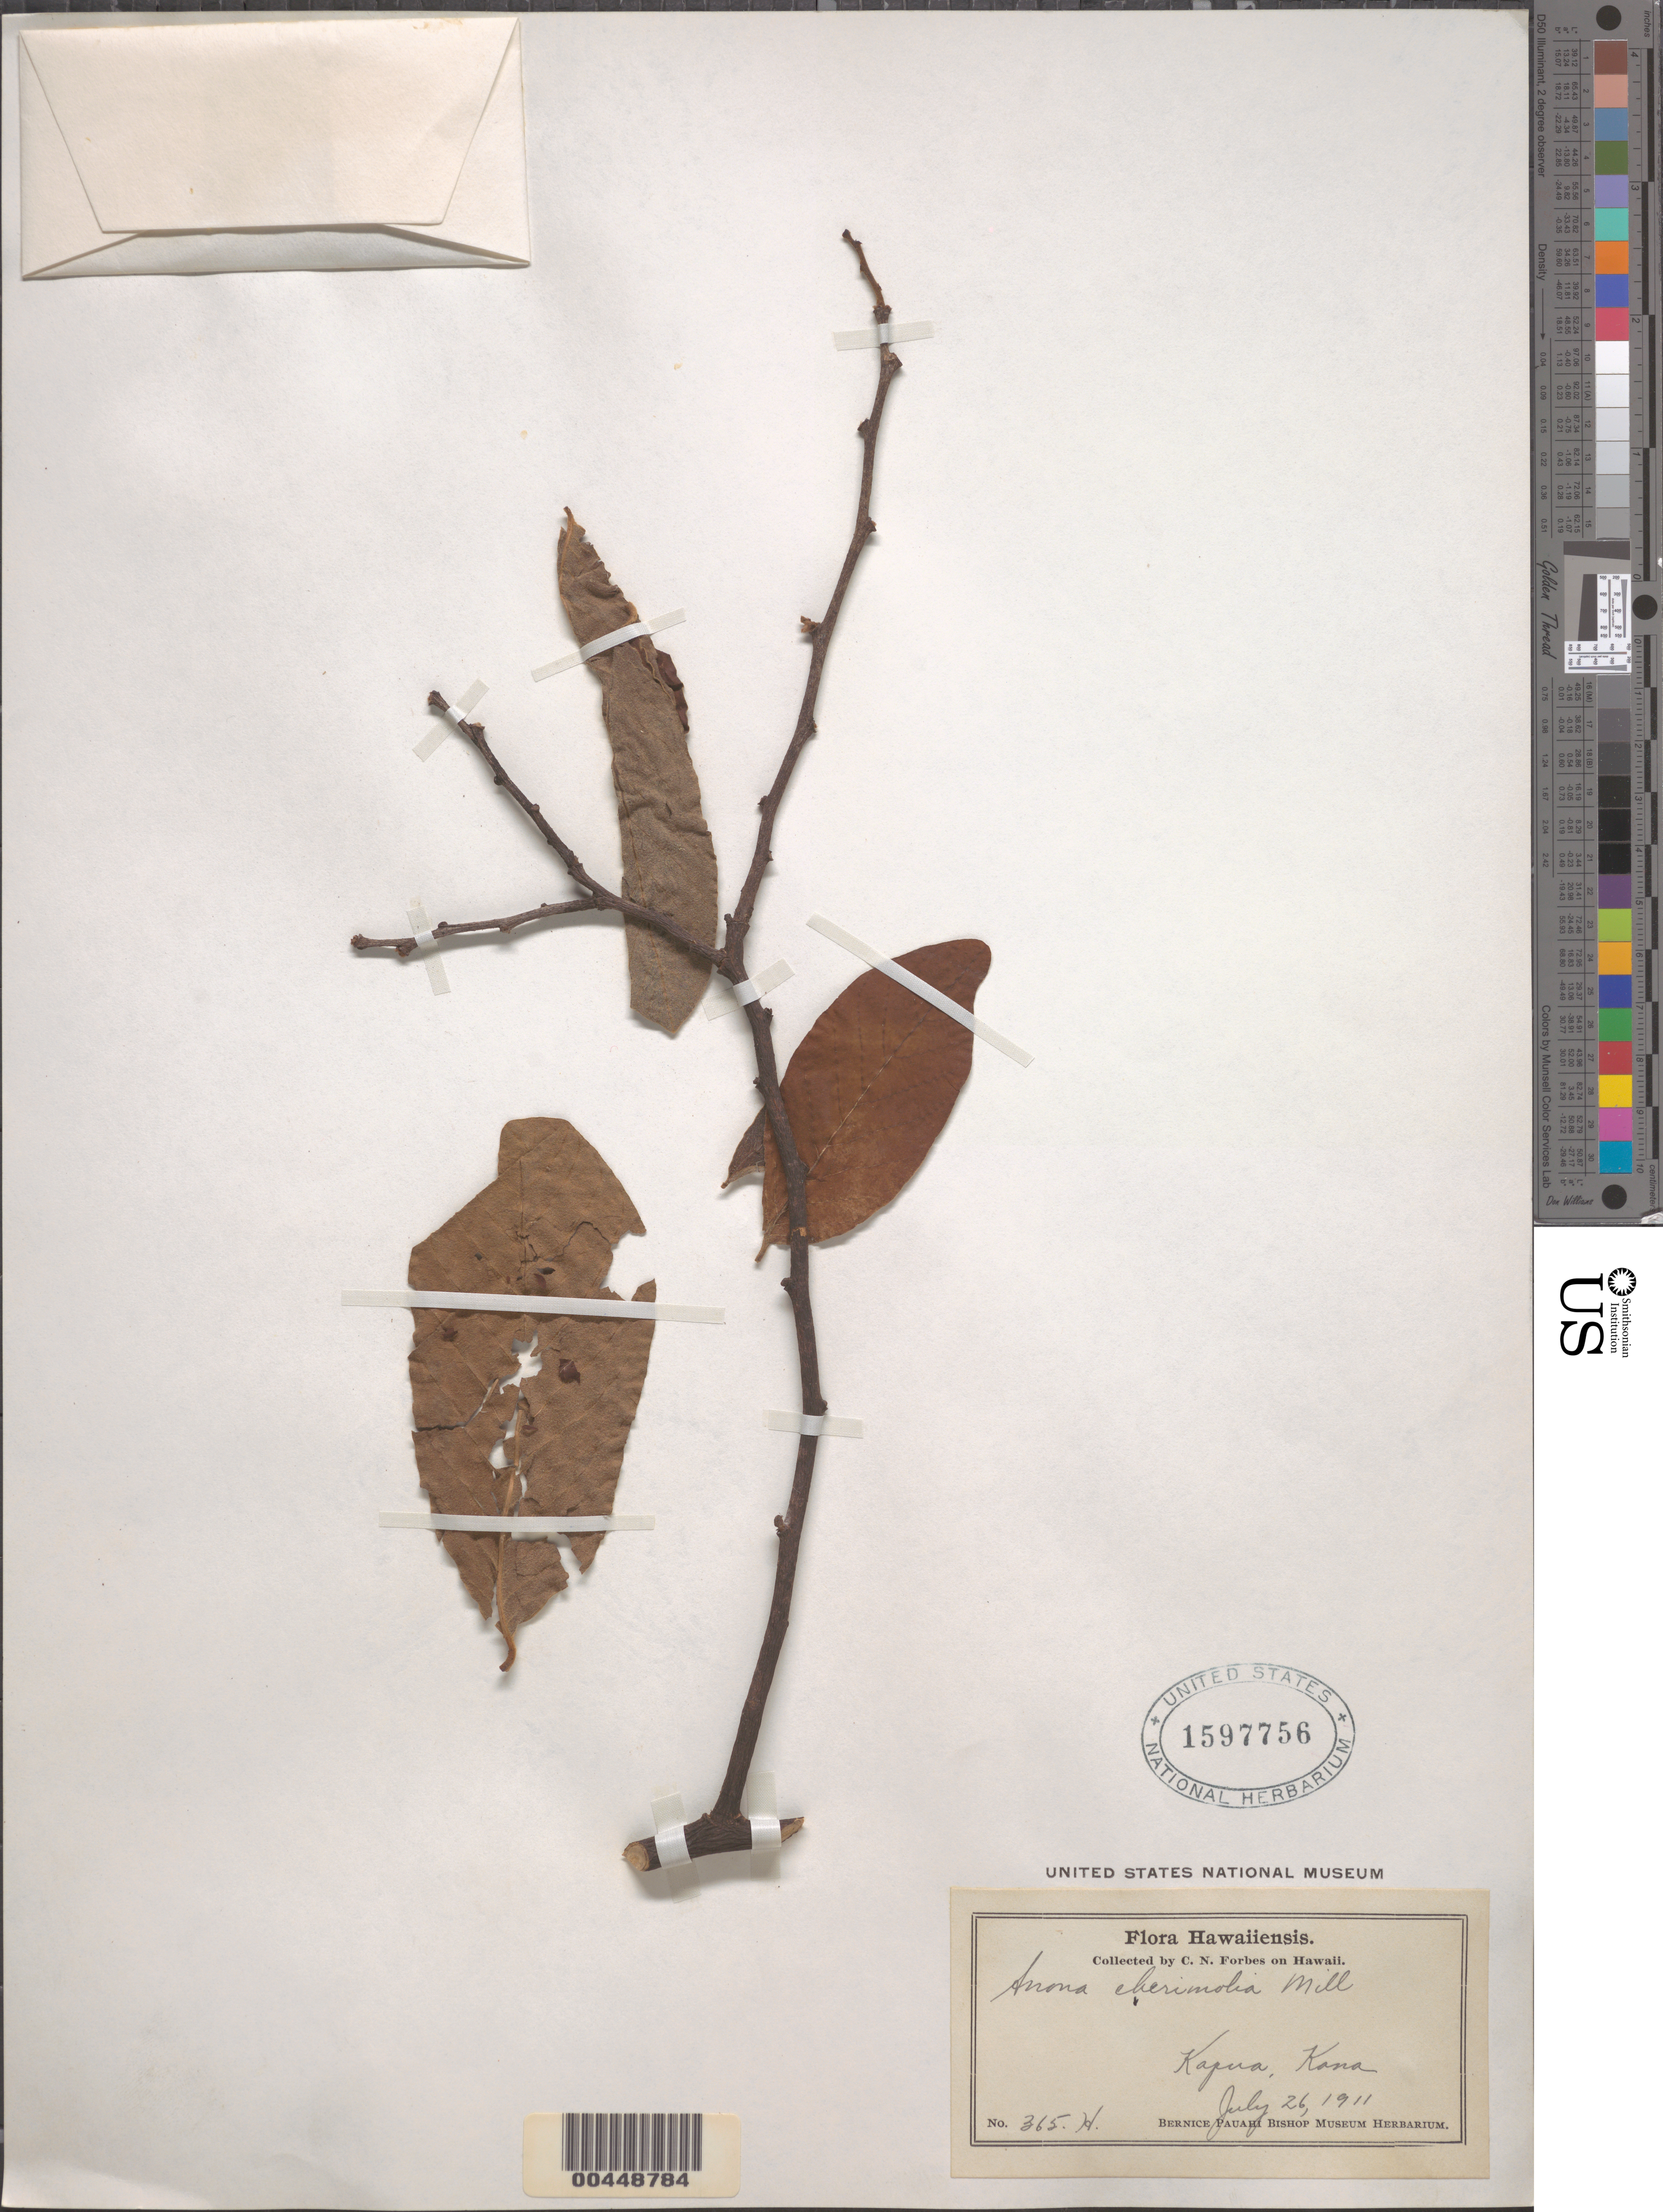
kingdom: Plantae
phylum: Tracheophyta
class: Magnoliopsida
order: Magnoliales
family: Annonaceae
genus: Annona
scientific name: Annona cherimola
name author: Mill.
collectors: C. N. Forbes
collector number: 365.H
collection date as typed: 26 Jul 1911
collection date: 1911-07-26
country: United States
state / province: Hawaii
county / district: Hawaii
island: Hawaii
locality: Kapua, Kona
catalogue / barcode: US 1597756